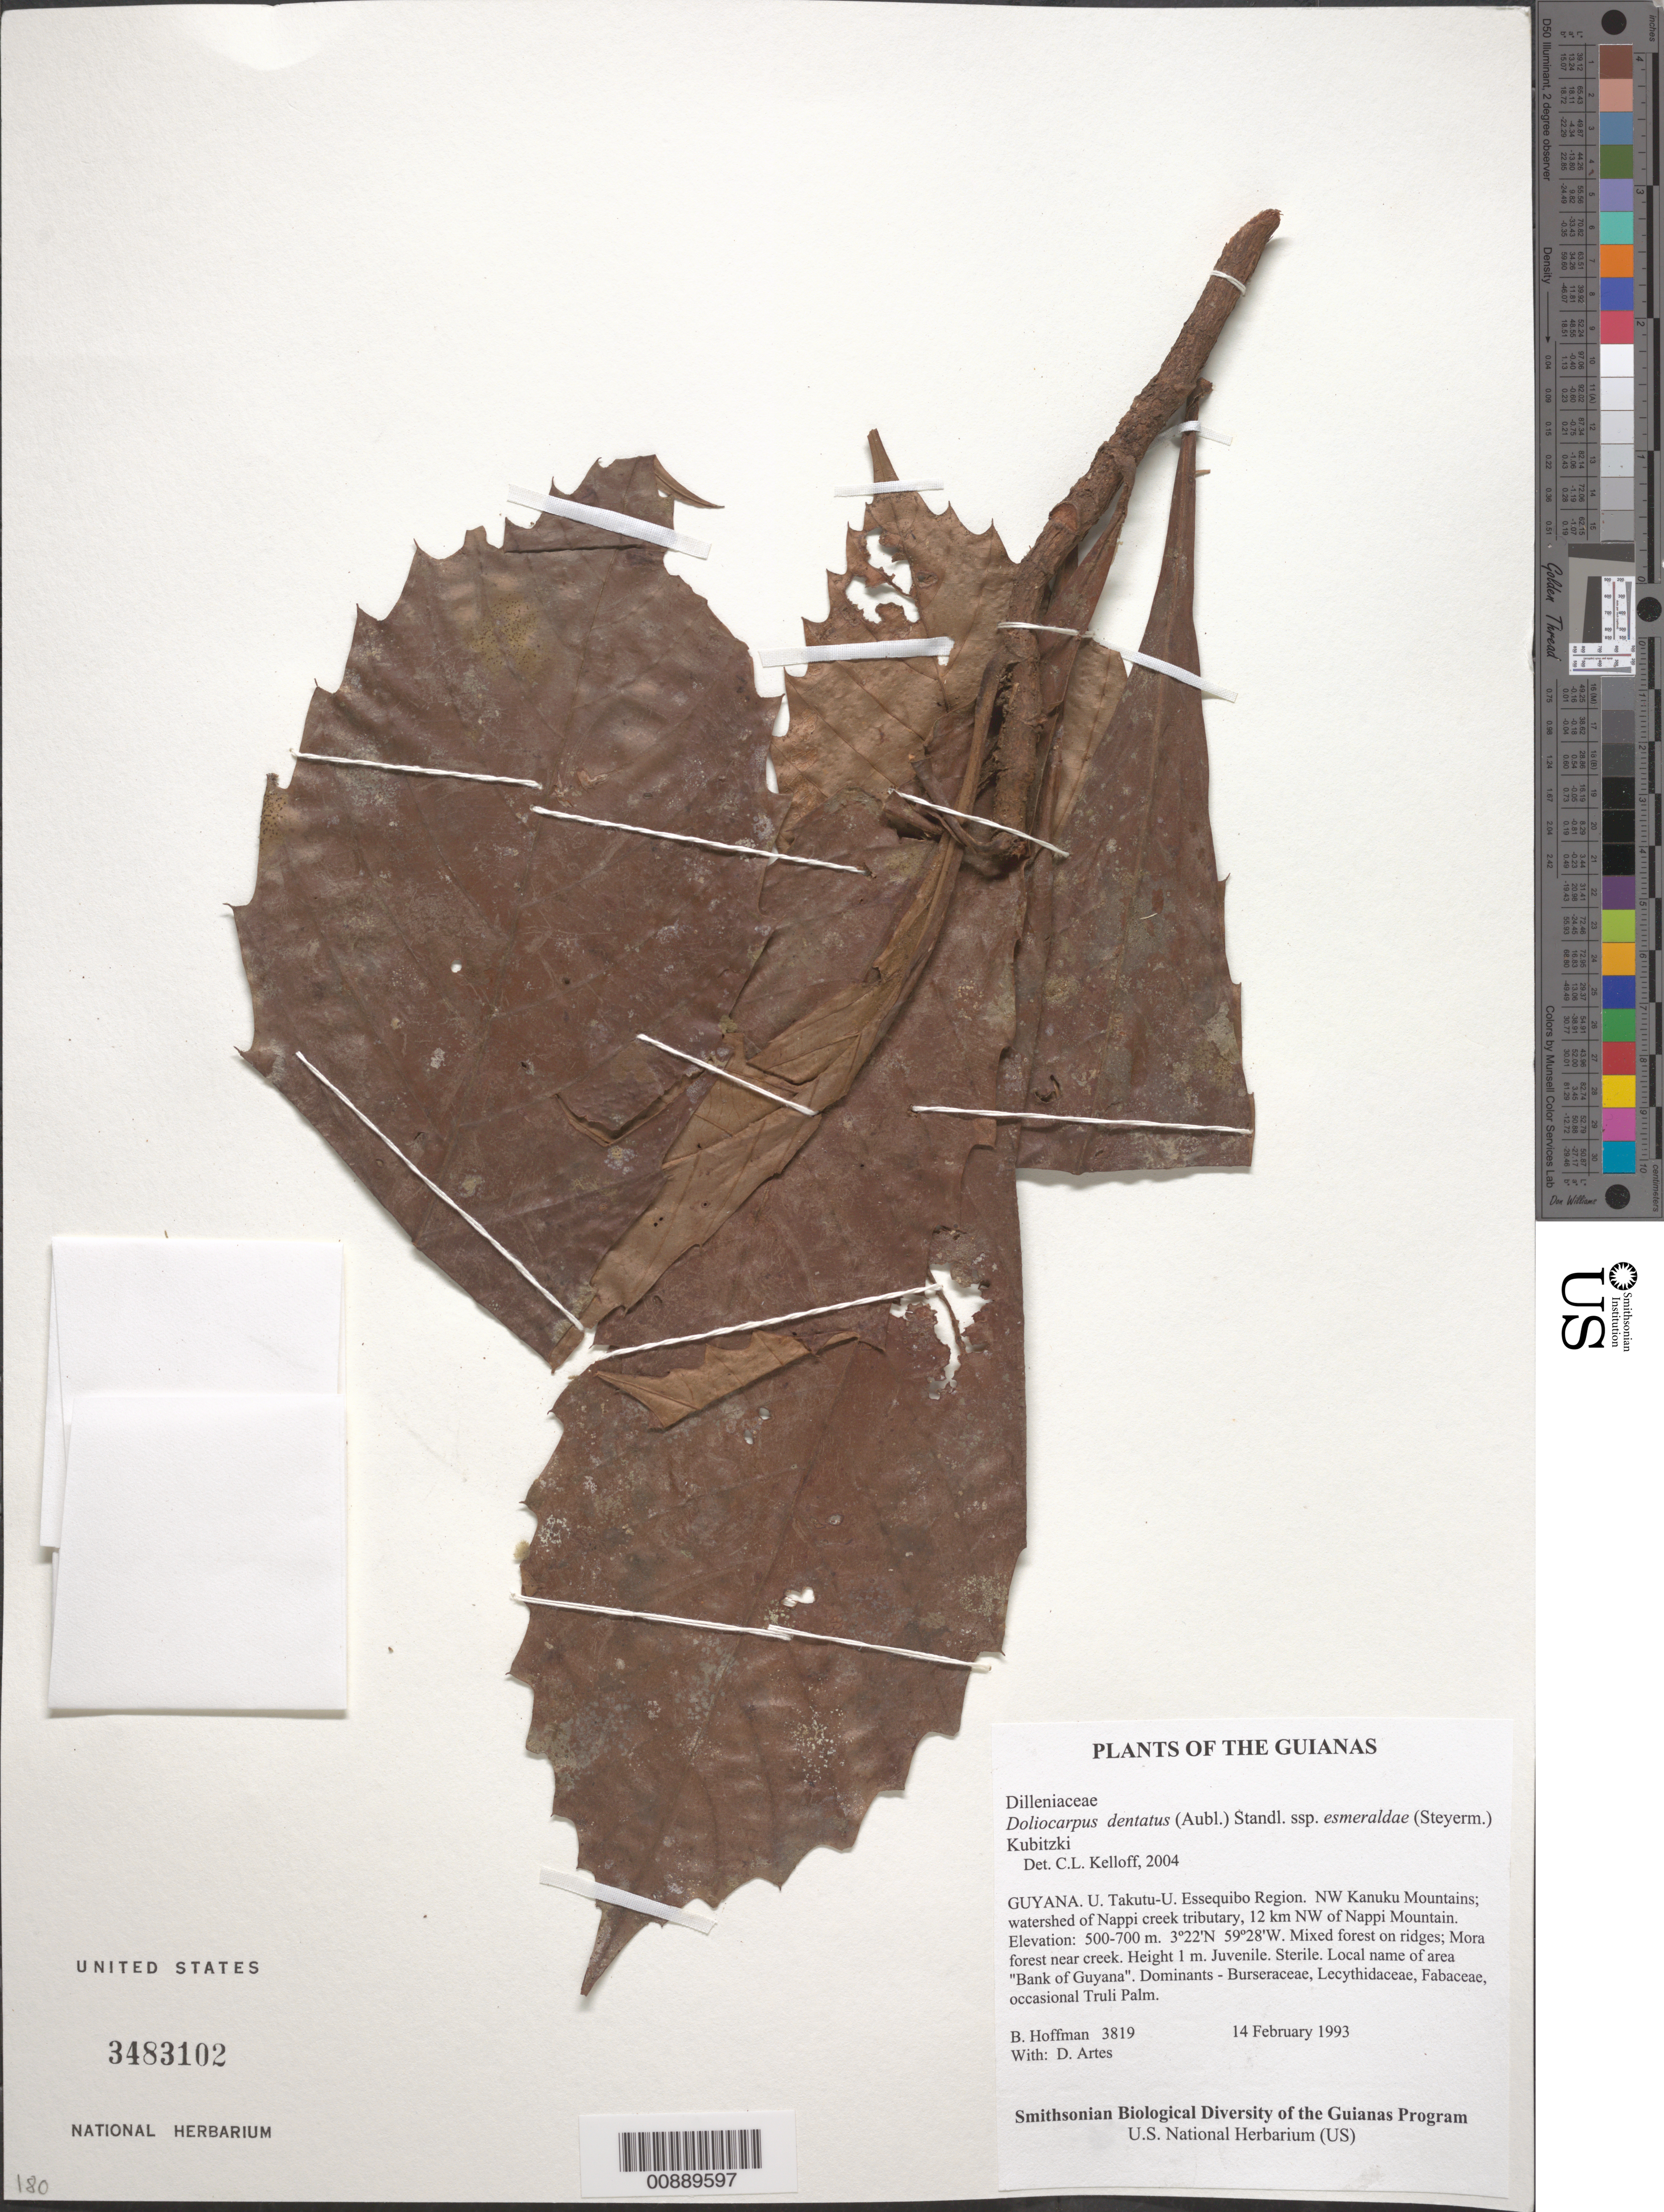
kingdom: Plantae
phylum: Tracheophyta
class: Magnoliopsida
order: Dilleniales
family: Dilleniaceae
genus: Doliocarpus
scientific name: Doliocarpus dentatus subsp. esmeraldae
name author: (Steyerm.) Kubitzki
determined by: Kelloff, Carol L., (US), Smithsonian Institution - National Museum of Natural History (UNITED STATES)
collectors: B. Hoffman & D. Artes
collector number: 3819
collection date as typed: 14 February 1993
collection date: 1993-02-14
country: Guyana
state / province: U. Takutu-U. Essequibo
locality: NW Kanuku Mountains; watershed of Nappi creek tributary, 12 km NE of Nappi Mountain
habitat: Mixed forest on ridges; Mora forest near creek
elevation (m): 500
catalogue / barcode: US 3483102